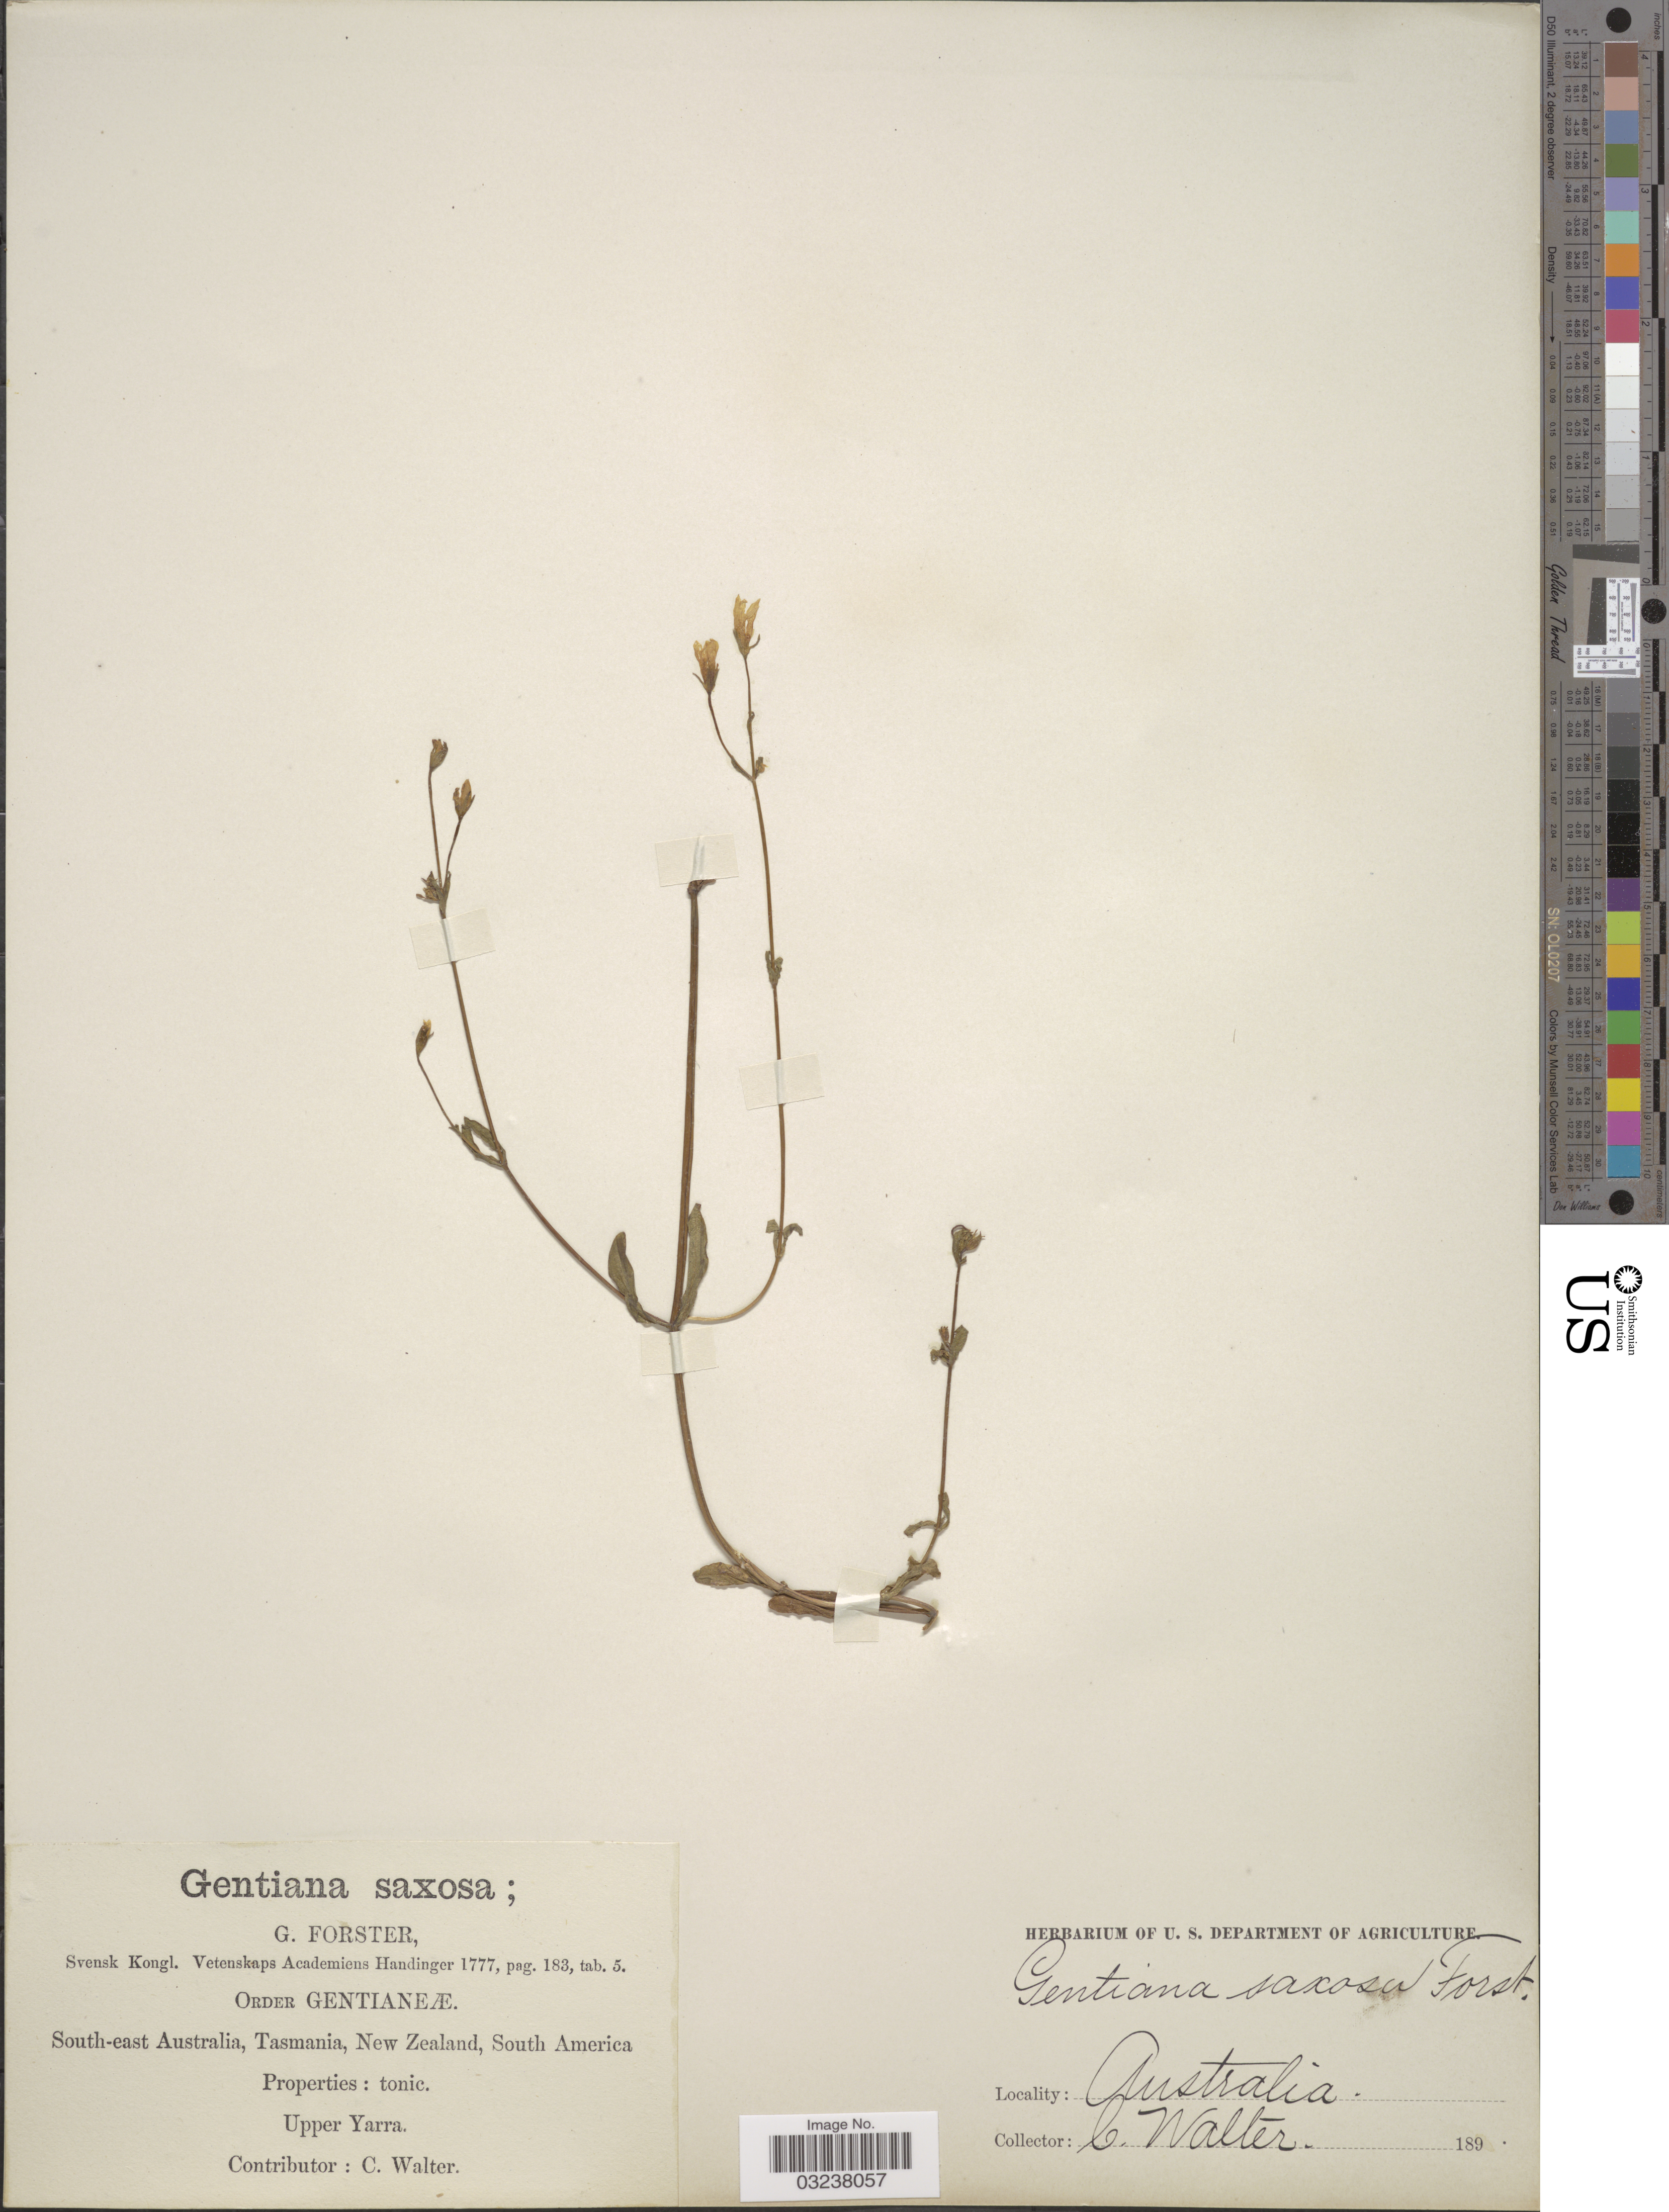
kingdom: Plantae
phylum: Tracheophyta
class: Magnoliopsida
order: Gentianales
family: Gentianaceae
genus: Gentianella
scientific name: Gentianella saxosa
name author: (G. Forst.) Holub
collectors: C. Walter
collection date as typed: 189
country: Australia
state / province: Tasmania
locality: South-east Australia, New Zealand. Upper Yara [unsure placement]